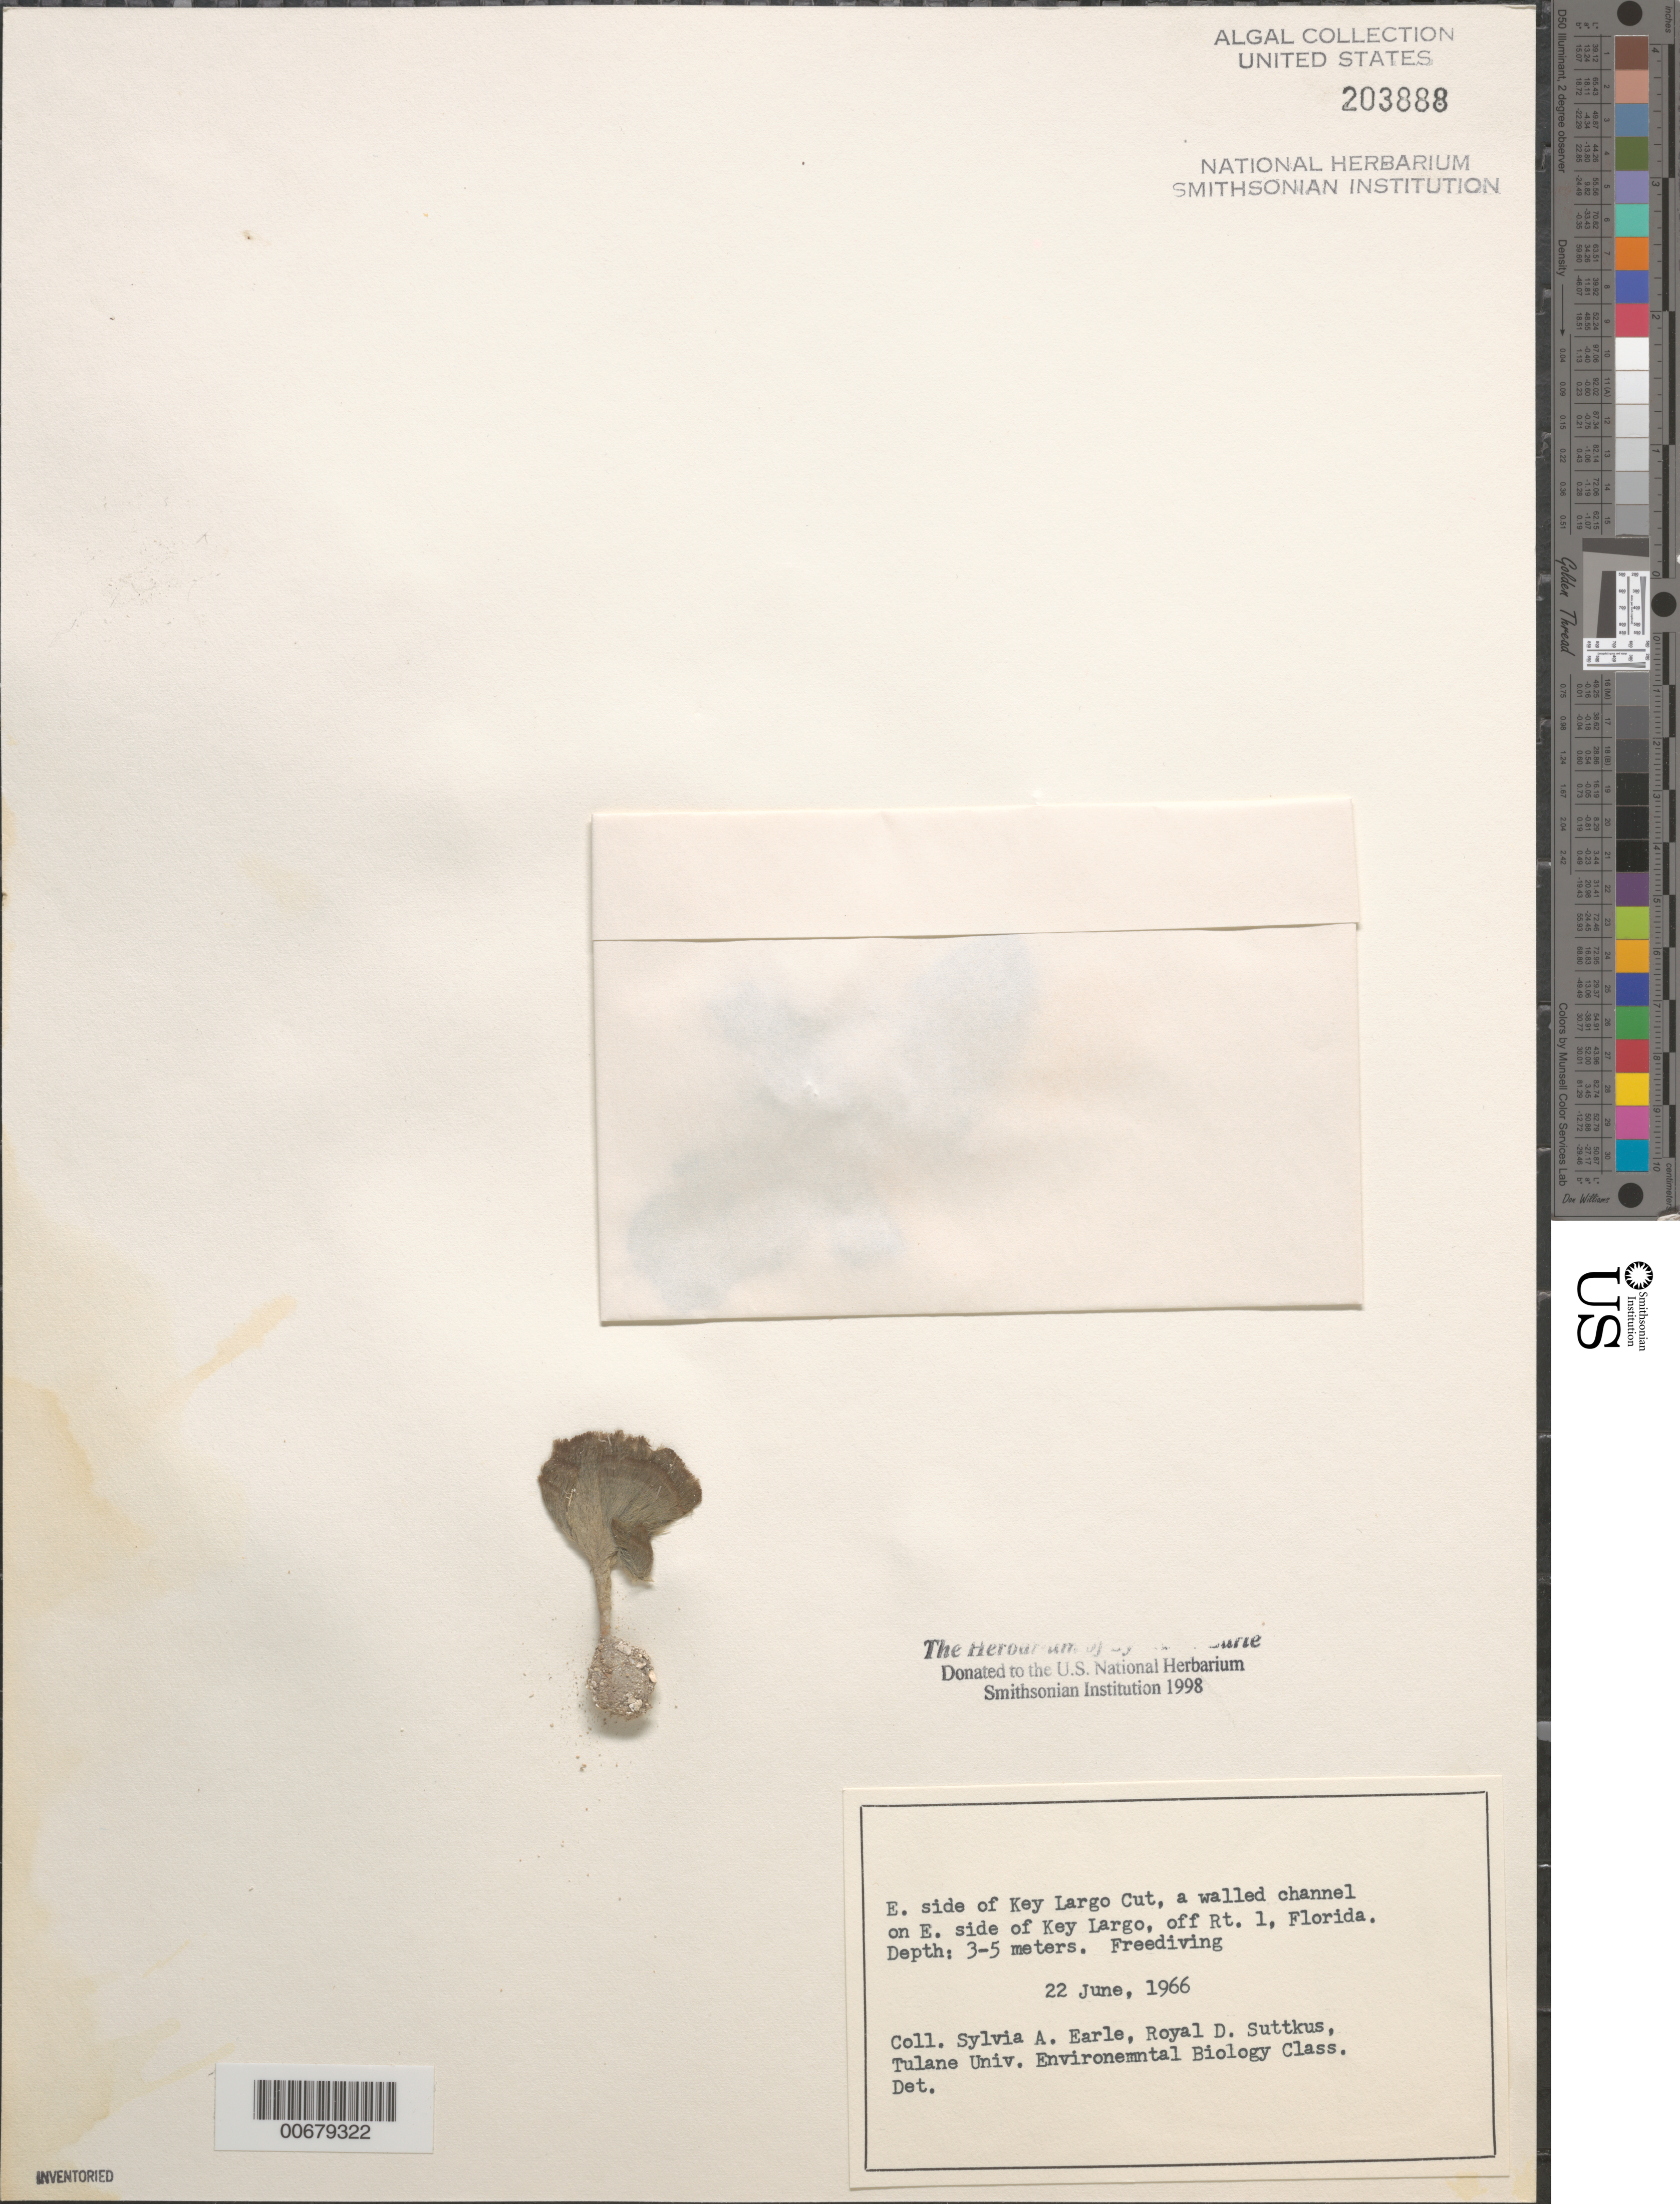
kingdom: Plantae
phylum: Chlorophyta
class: Ulvophyceae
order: Bryopsidales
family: Udoteaceae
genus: Udotea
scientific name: Udotea sp.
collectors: S. A. Earle, R. Suttkus & Tulane Univ. Env. Biol. Class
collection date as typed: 22 Jun 1966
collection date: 1966-06-22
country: United States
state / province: Florida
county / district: Monroe County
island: Key Largo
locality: Key Largo Cut, off US Route 1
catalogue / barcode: US 203888